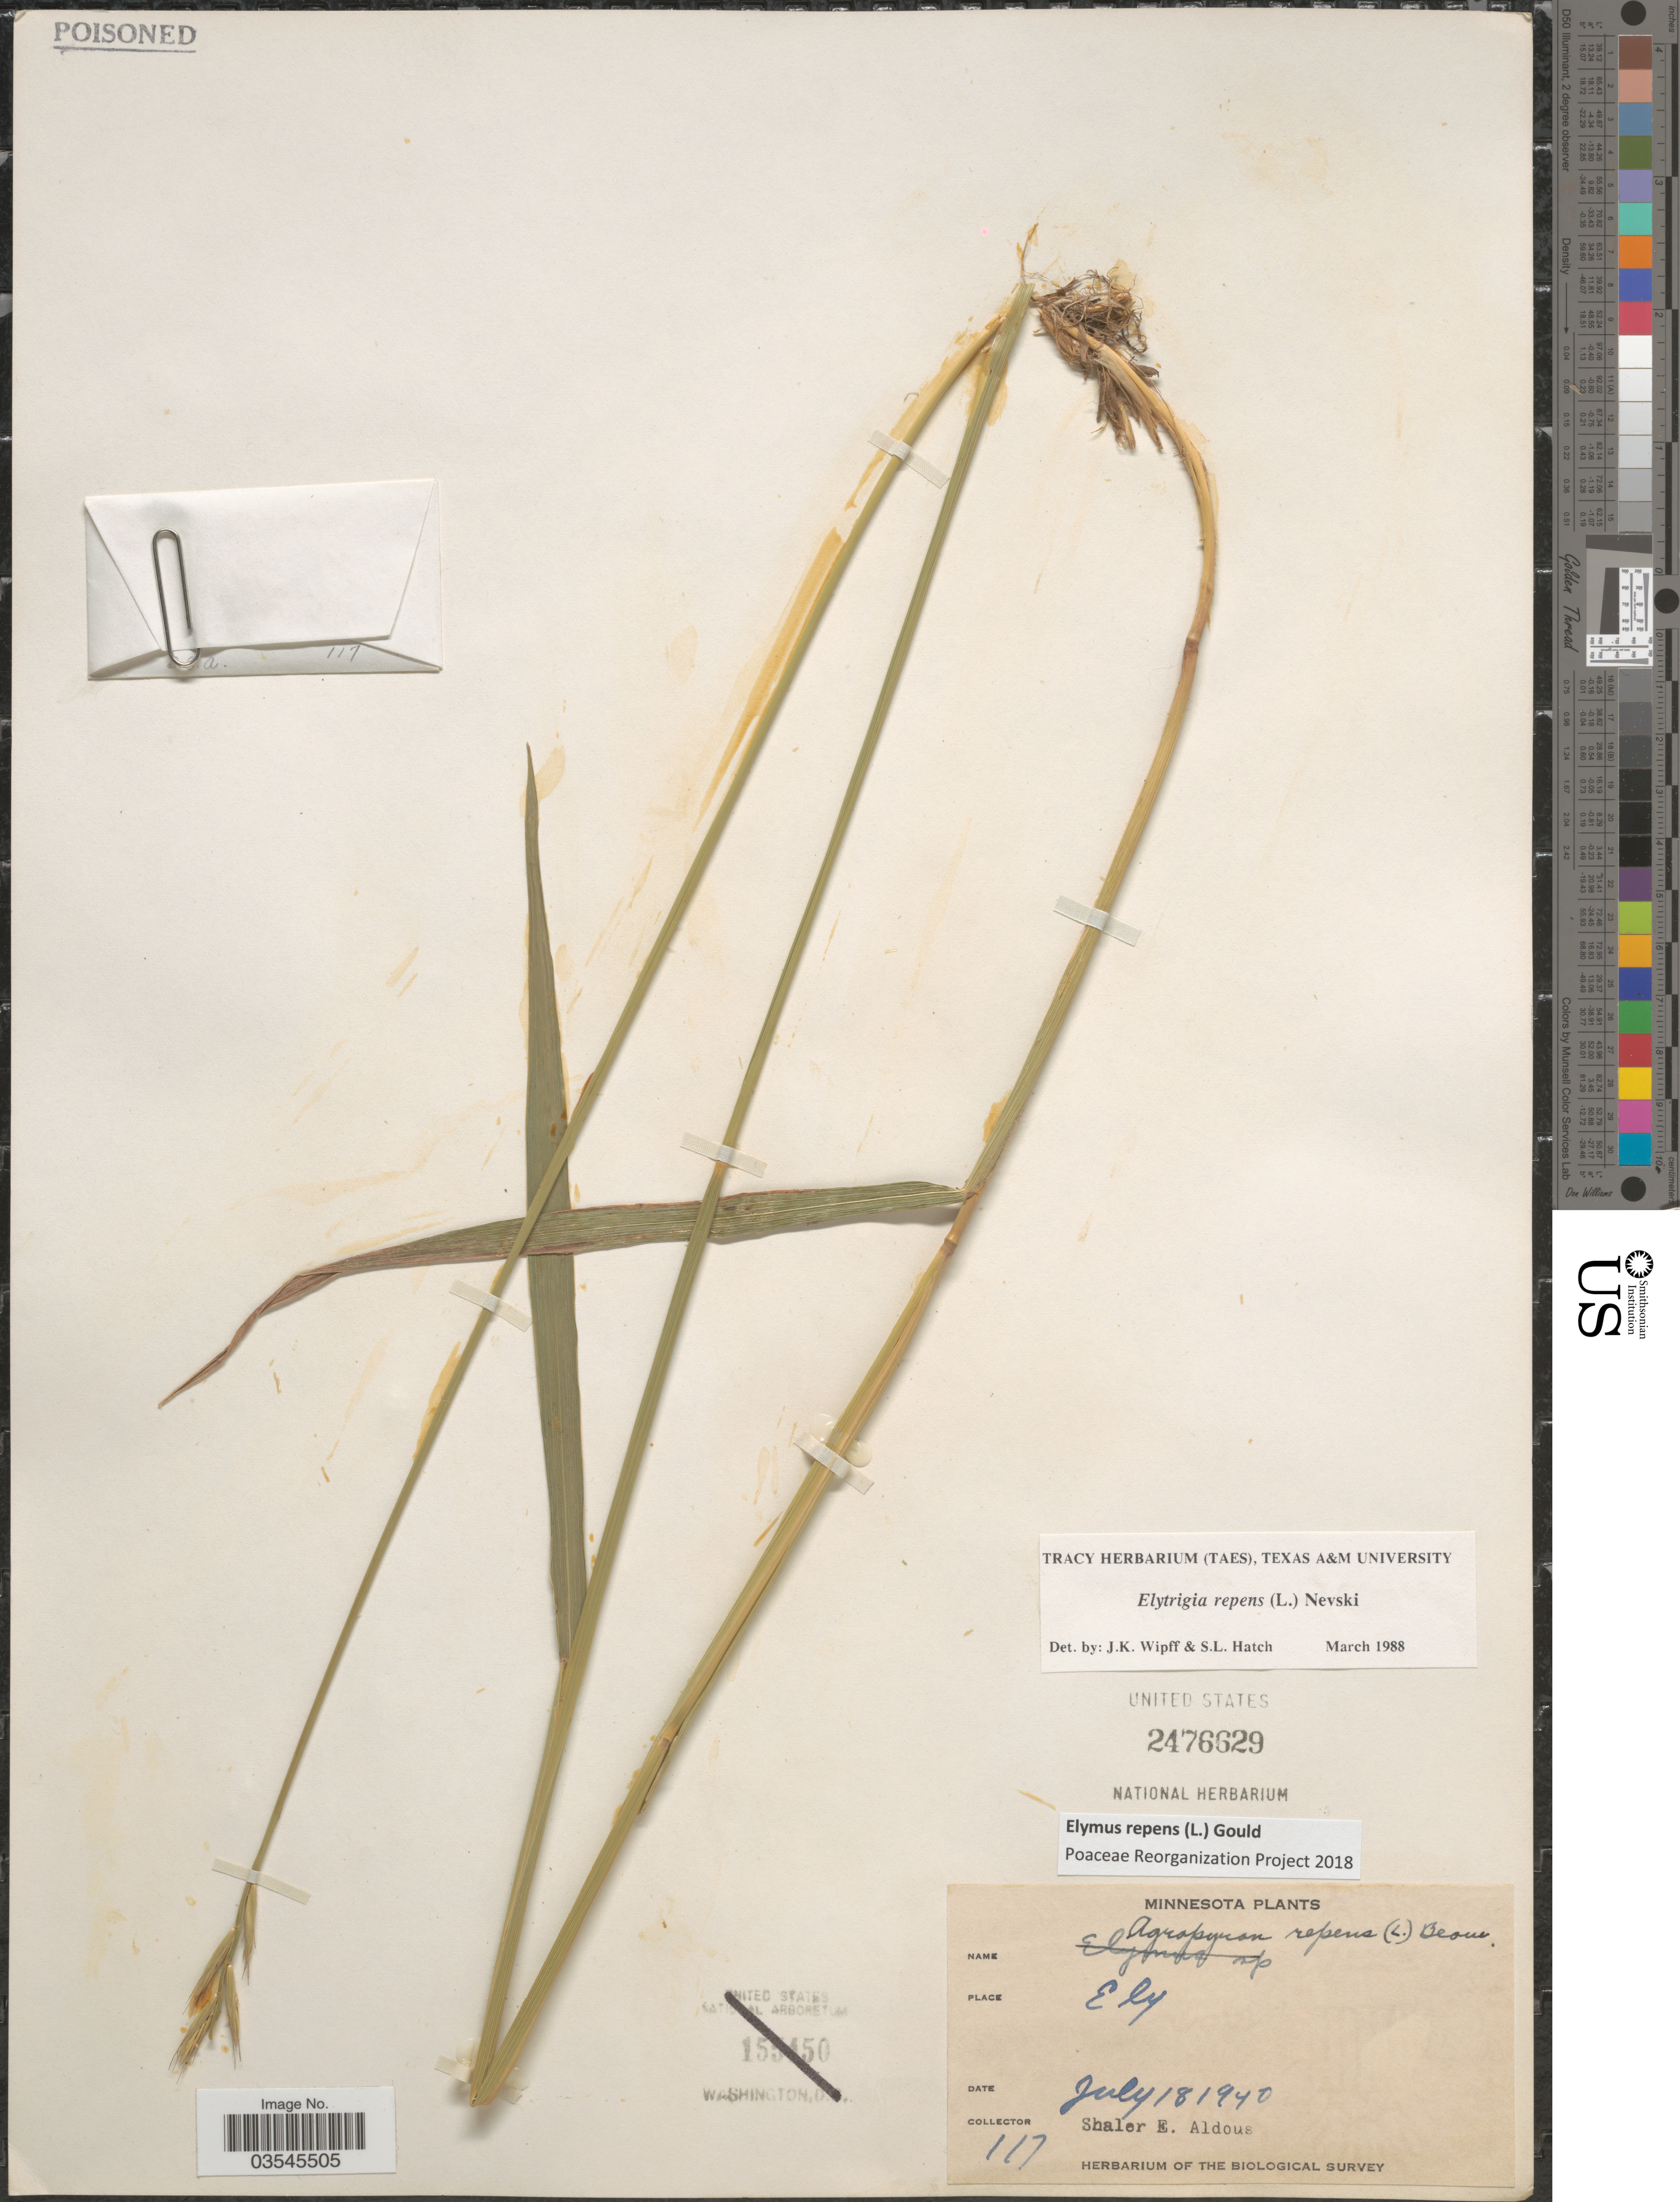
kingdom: Plantae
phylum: Tracheophyta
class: Liliopsida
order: Poales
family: Poaceae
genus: Elymus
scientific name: Elymus repens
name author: (L.) Gould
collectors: S. Aldous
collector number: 117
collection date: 1940-07-18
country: United States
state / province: Minnesota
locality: Ely. Herbarium of the Biological Survey.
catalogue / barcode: US 2476629